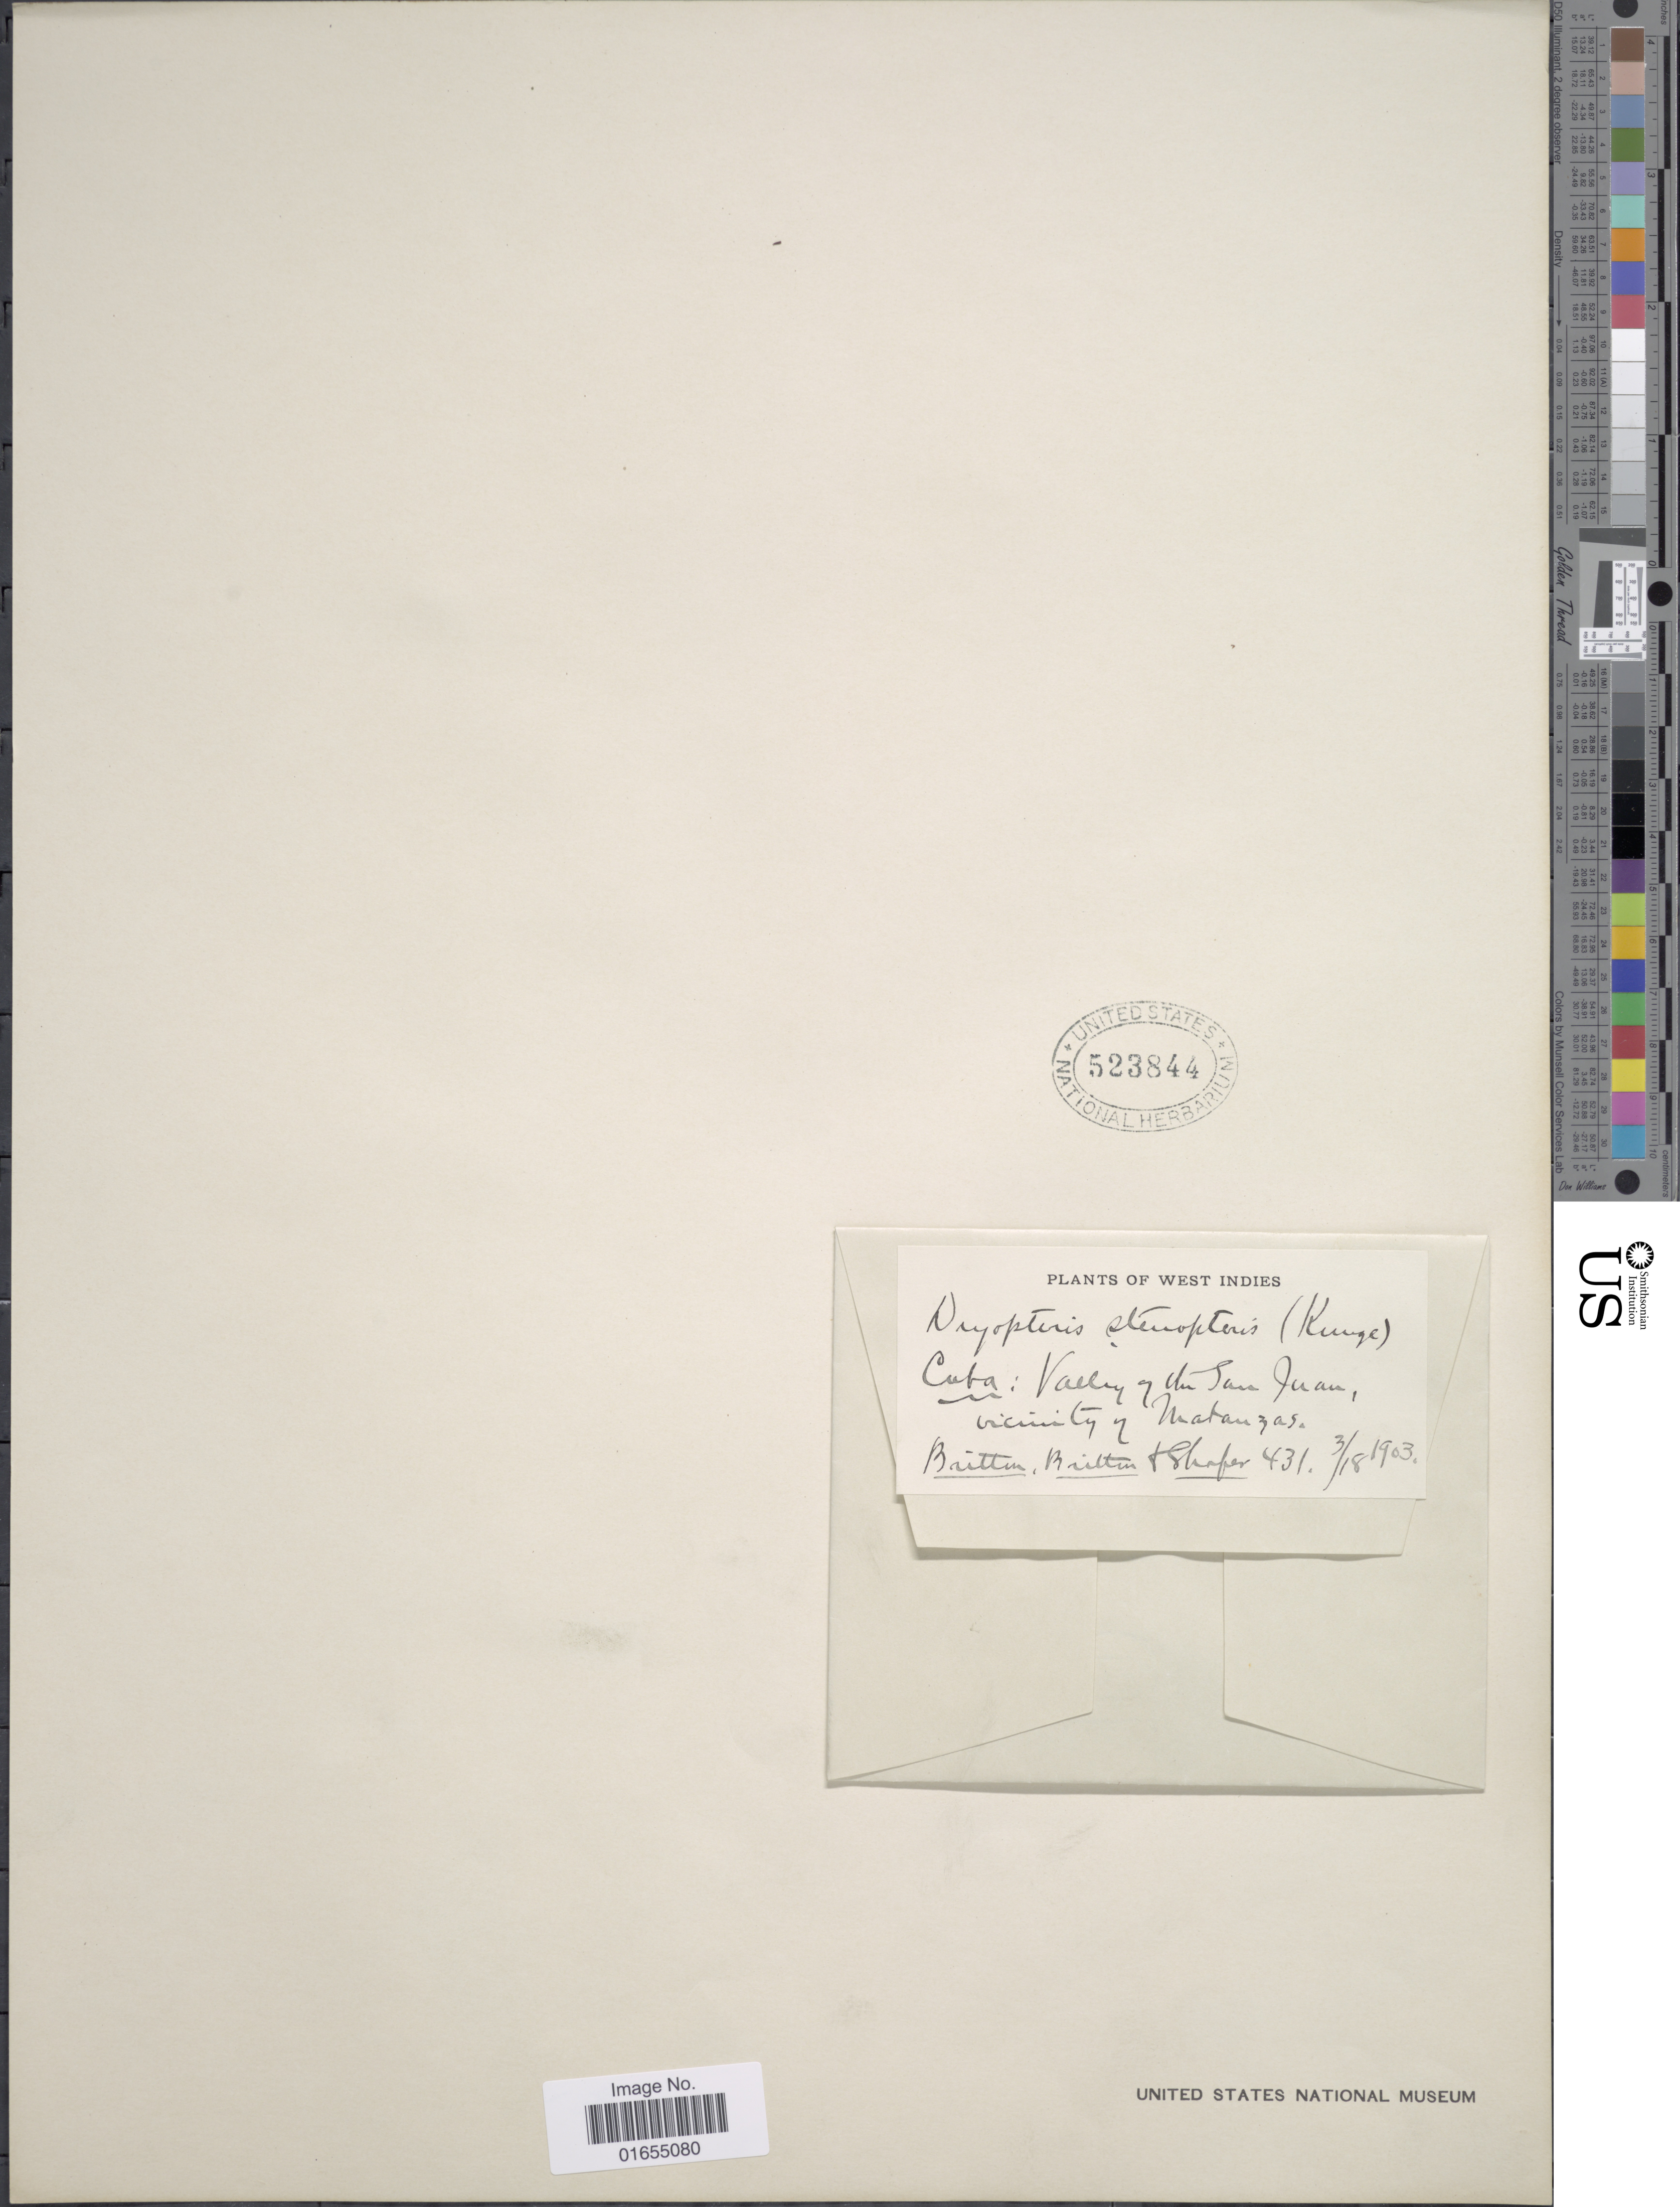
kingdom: Plantae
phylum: Tracheophyta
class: Polypodiopsida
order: Polypodiales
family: Thelypteridaceae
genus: Goniopteris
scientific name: Goniopteris scolopendrioides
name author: (L.) C. Presl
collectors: Britton, --, Britton, -- & Shafer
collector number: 431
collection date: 1903-03-18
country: Cuba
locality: Valley of the San Juan, vicinity of Matanzas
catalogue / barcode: US 523844